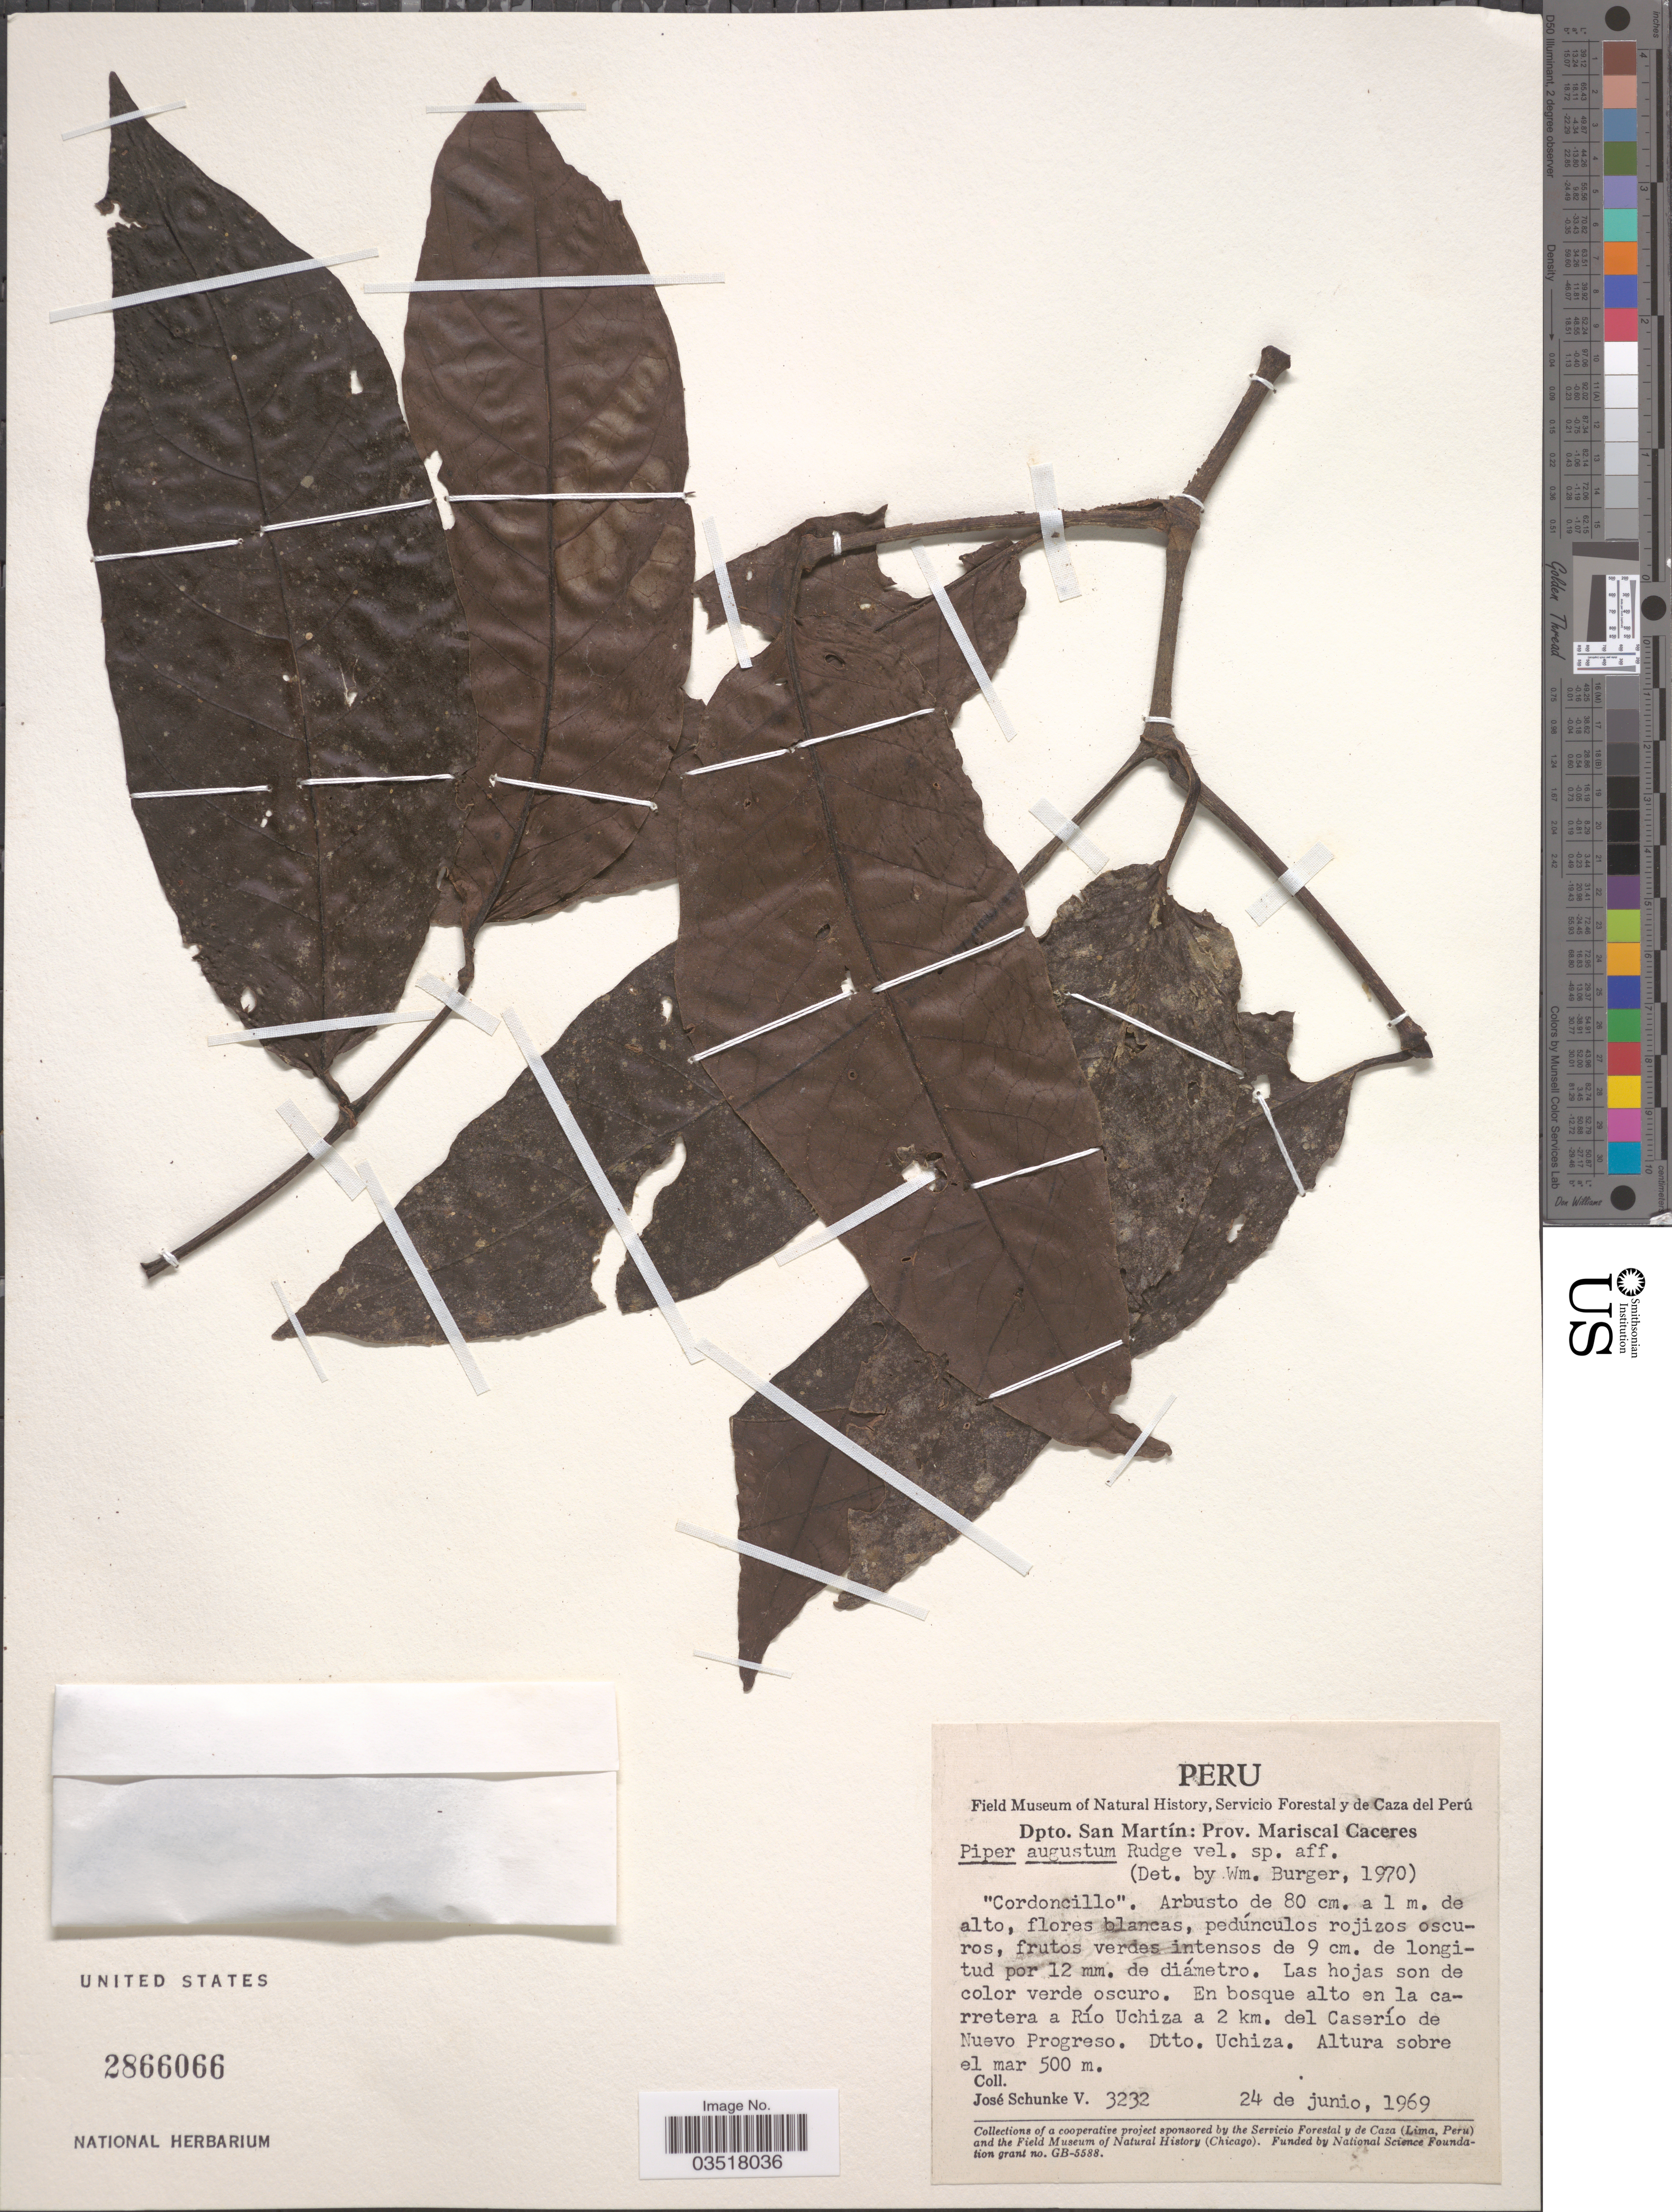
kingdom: Plantae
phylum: Tracheophyta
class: Magnoliopsida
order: Piperales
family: Piperaceae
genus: Piper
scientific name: Piper augustum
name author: Rudge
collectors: J. Schunke Vigo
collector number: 3232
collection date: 1969-06-24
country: Peru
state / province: San Martín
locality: Dpto. San Martín: Prov. Mariscal Caceres. En bosque alto en la carretera a Río Uchiza a 2 km. del Caserío de Nuevo Progreso. Dtto. Uchiza.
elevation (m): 500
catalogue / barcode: US 2866066